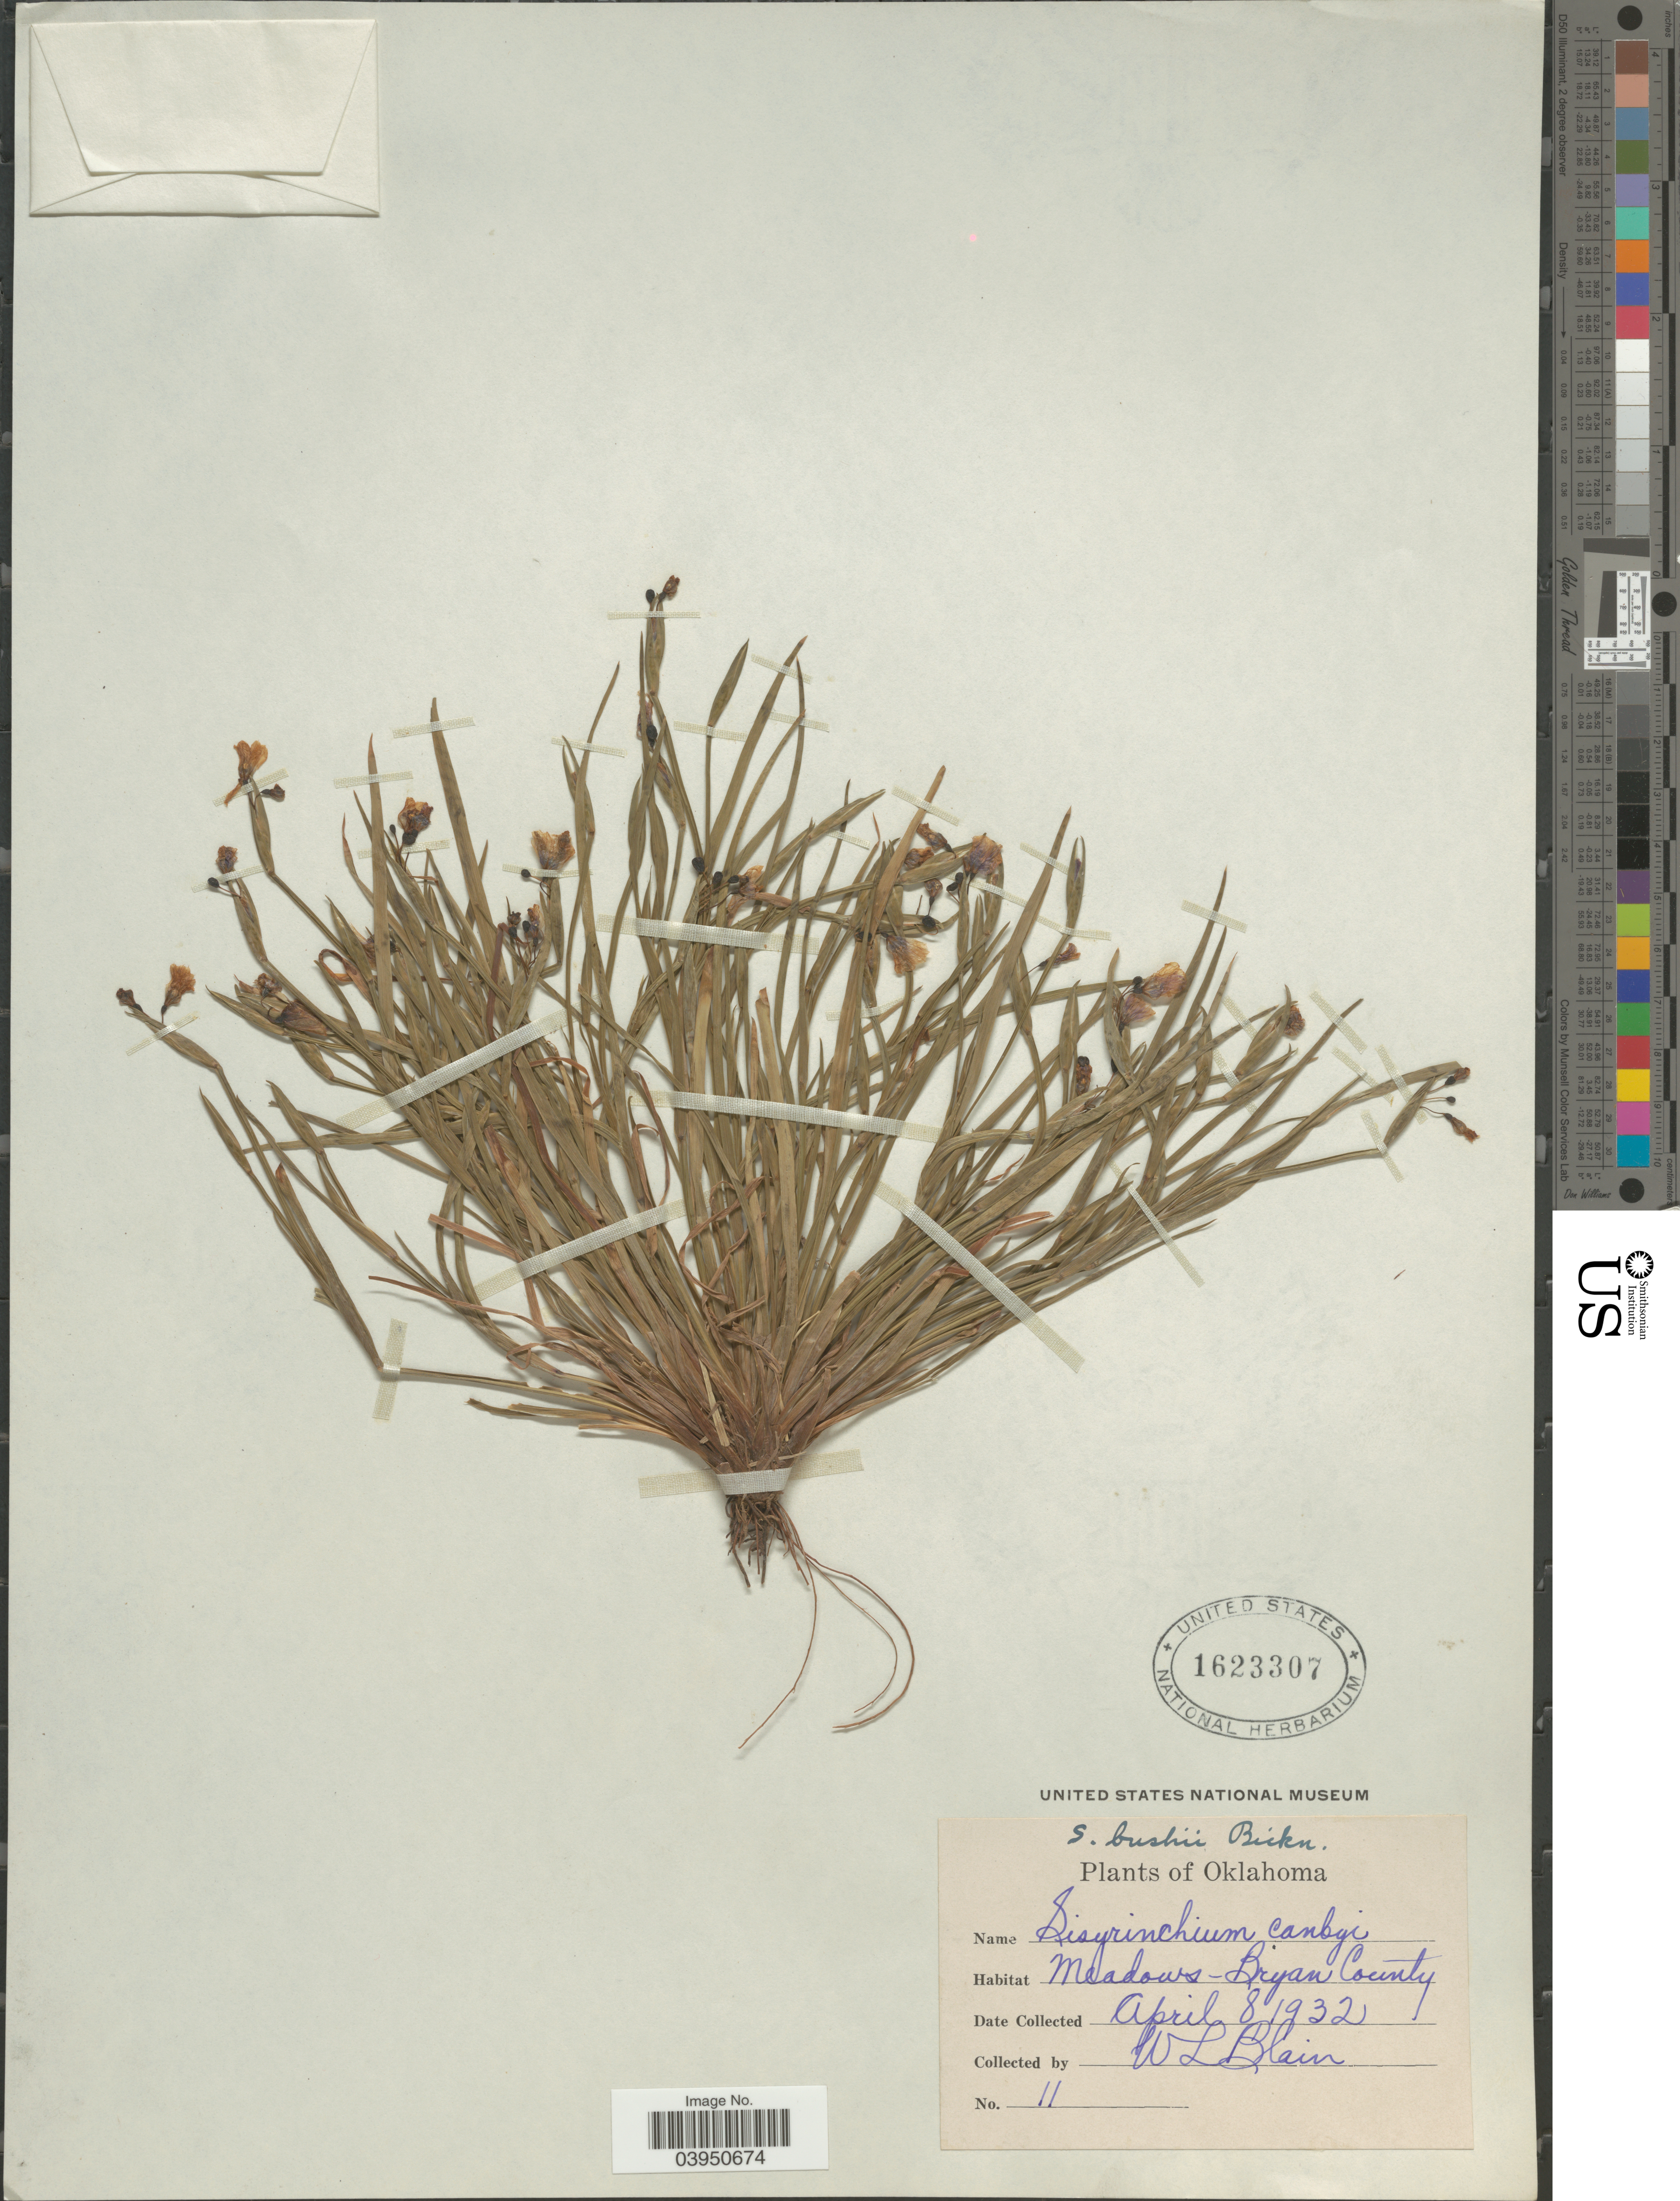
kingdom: Plantae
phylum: Tracheophyta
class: Liliopsida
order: Asparagales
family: Iridaceae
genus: Sisyrinchium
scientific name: Sisyrinchium bushii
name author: E.P. Bicknell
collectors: W. Blain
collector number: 11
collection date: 1932-04-08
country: United States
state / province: Oklahoma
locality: Meadows - Bryan County.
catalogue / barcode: US 1623307